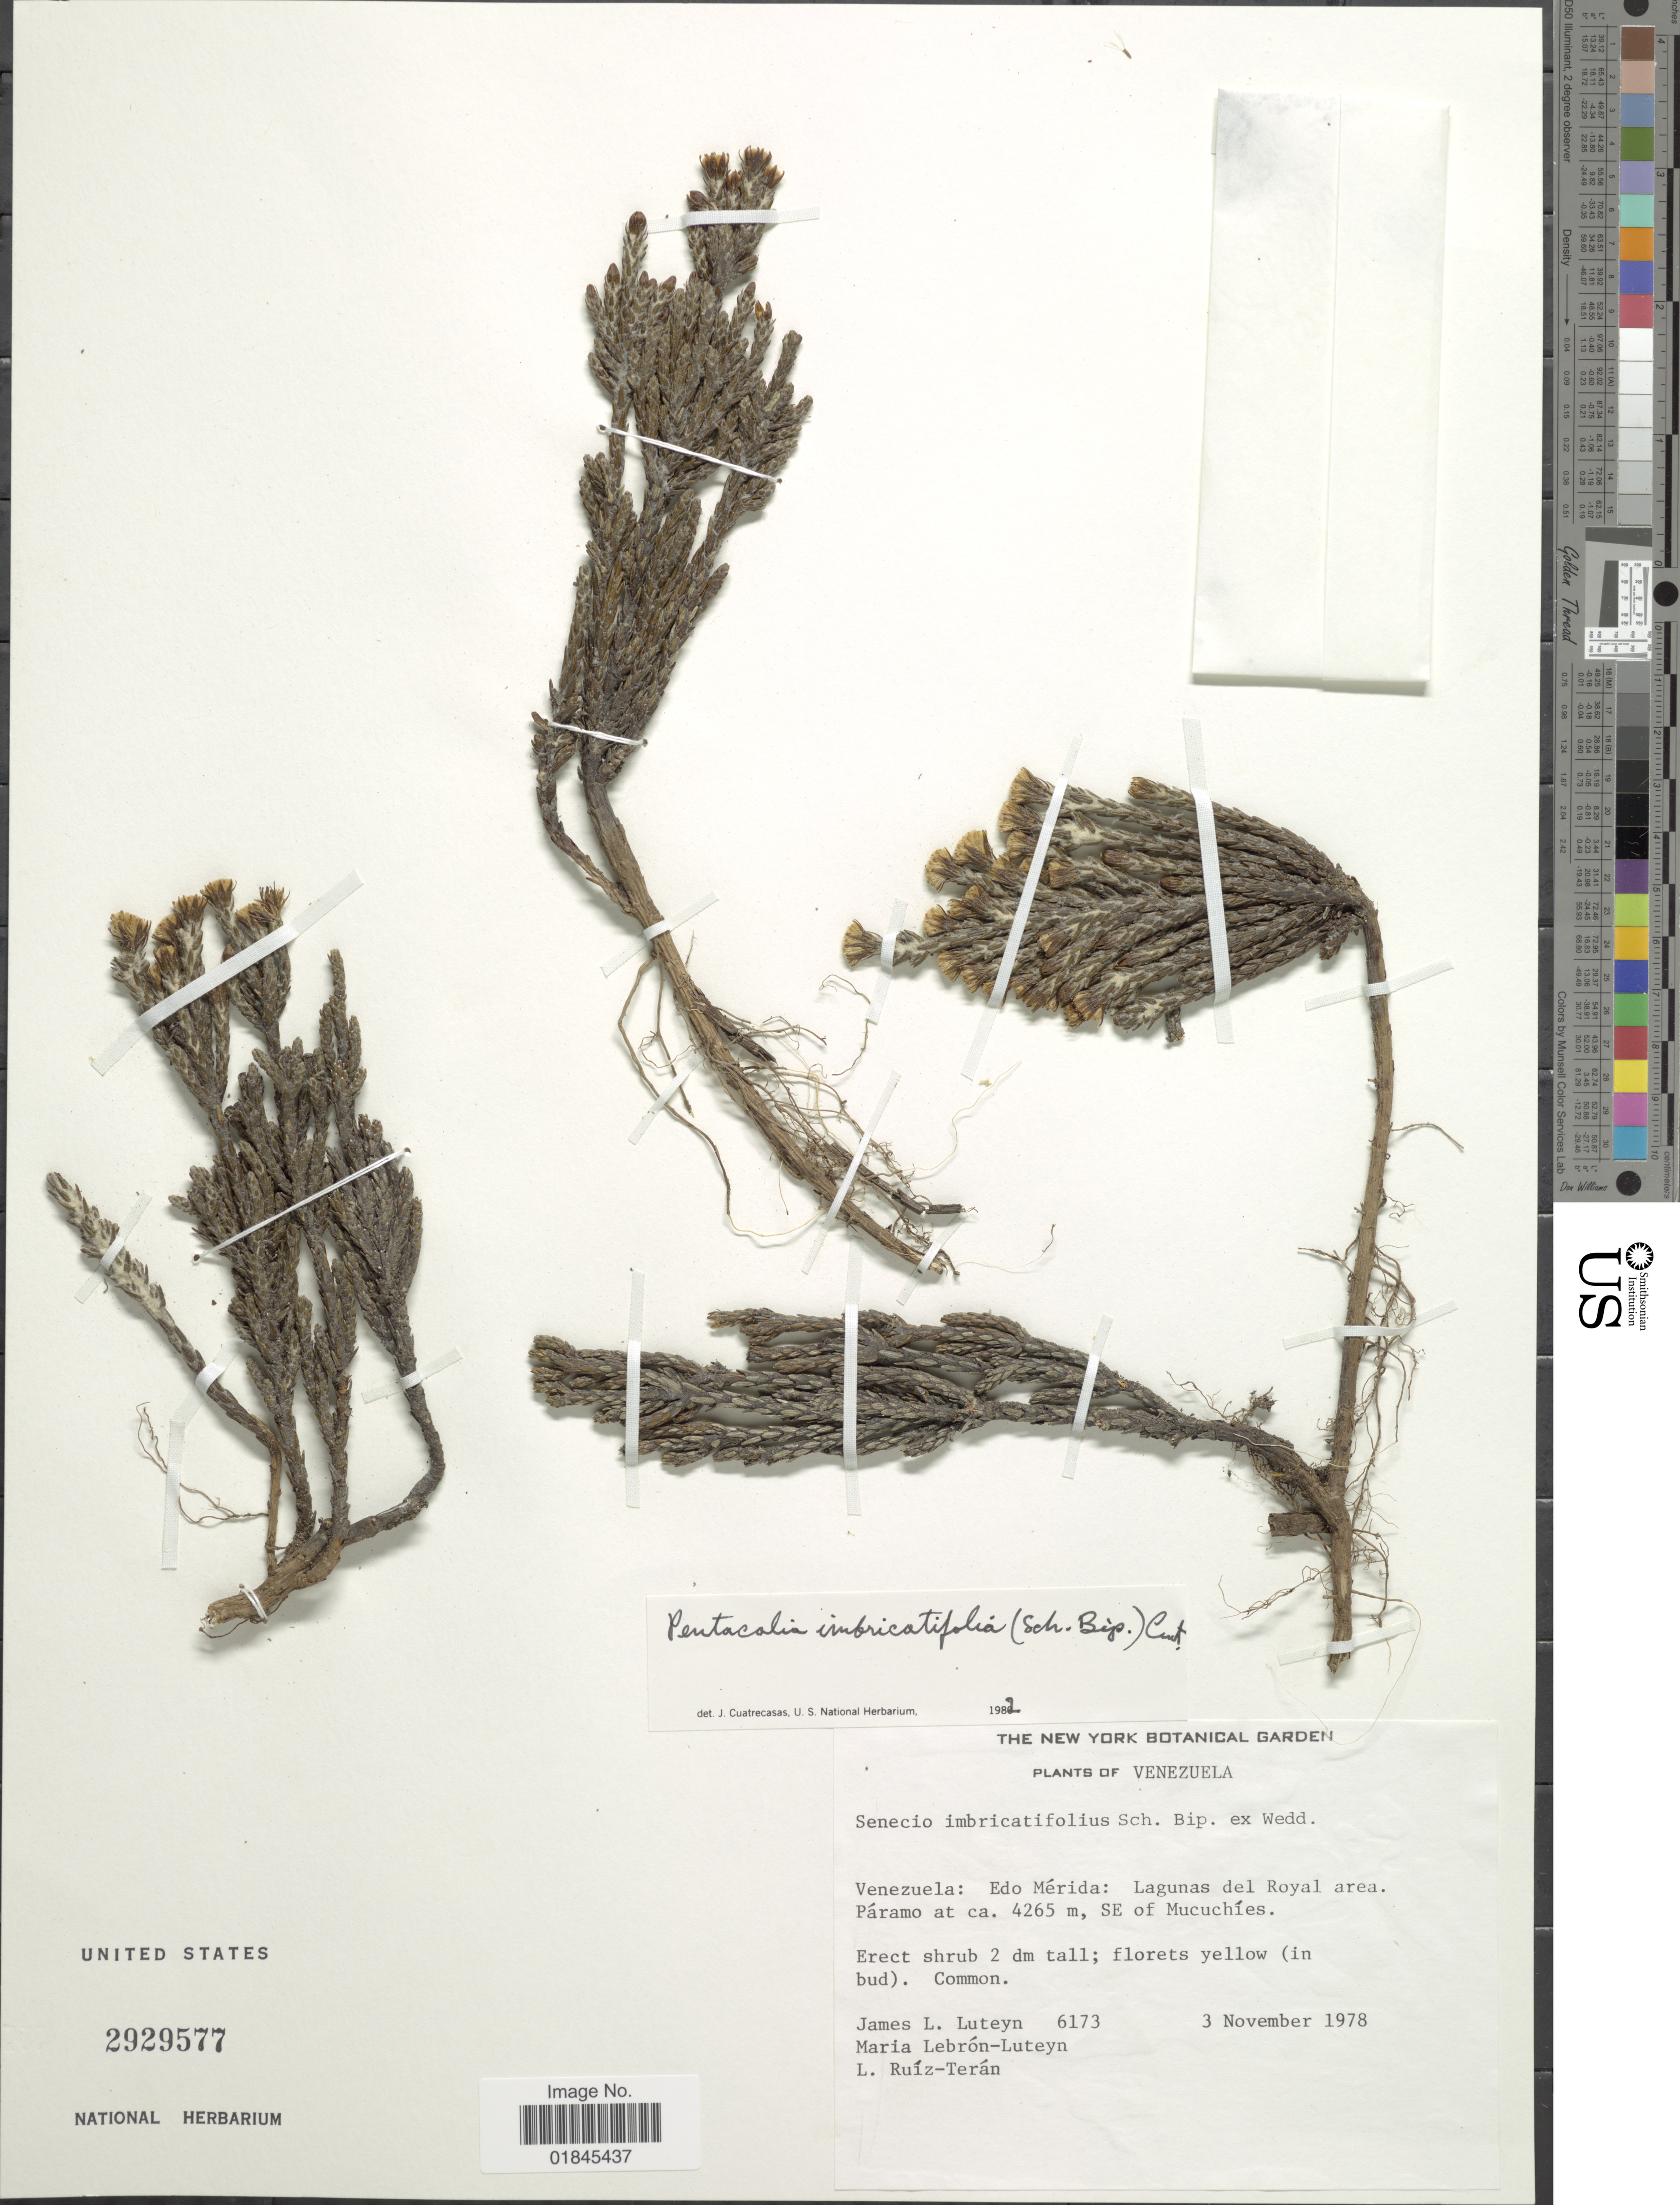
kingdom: Plantae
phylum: Tracheophyta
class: Magnoliopsida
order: Asterales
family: Asteraceae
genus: Pentacalia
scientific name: Pentacalia imbricatifolia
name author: (Sch. Bip. ex Wedd.) Cuatrec.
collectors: J. L. Luteyn, M. L. Lebrón-Luteyn & L. E. Ruíz-Terán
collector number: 6173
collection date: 1978-11-03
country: Venezuela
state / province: Mérida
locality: Venezuela: Edo Mérida: Lagunas del Royal area. Páramo, SE of Mucuchíes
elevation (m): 4265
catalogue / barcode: US 2929577